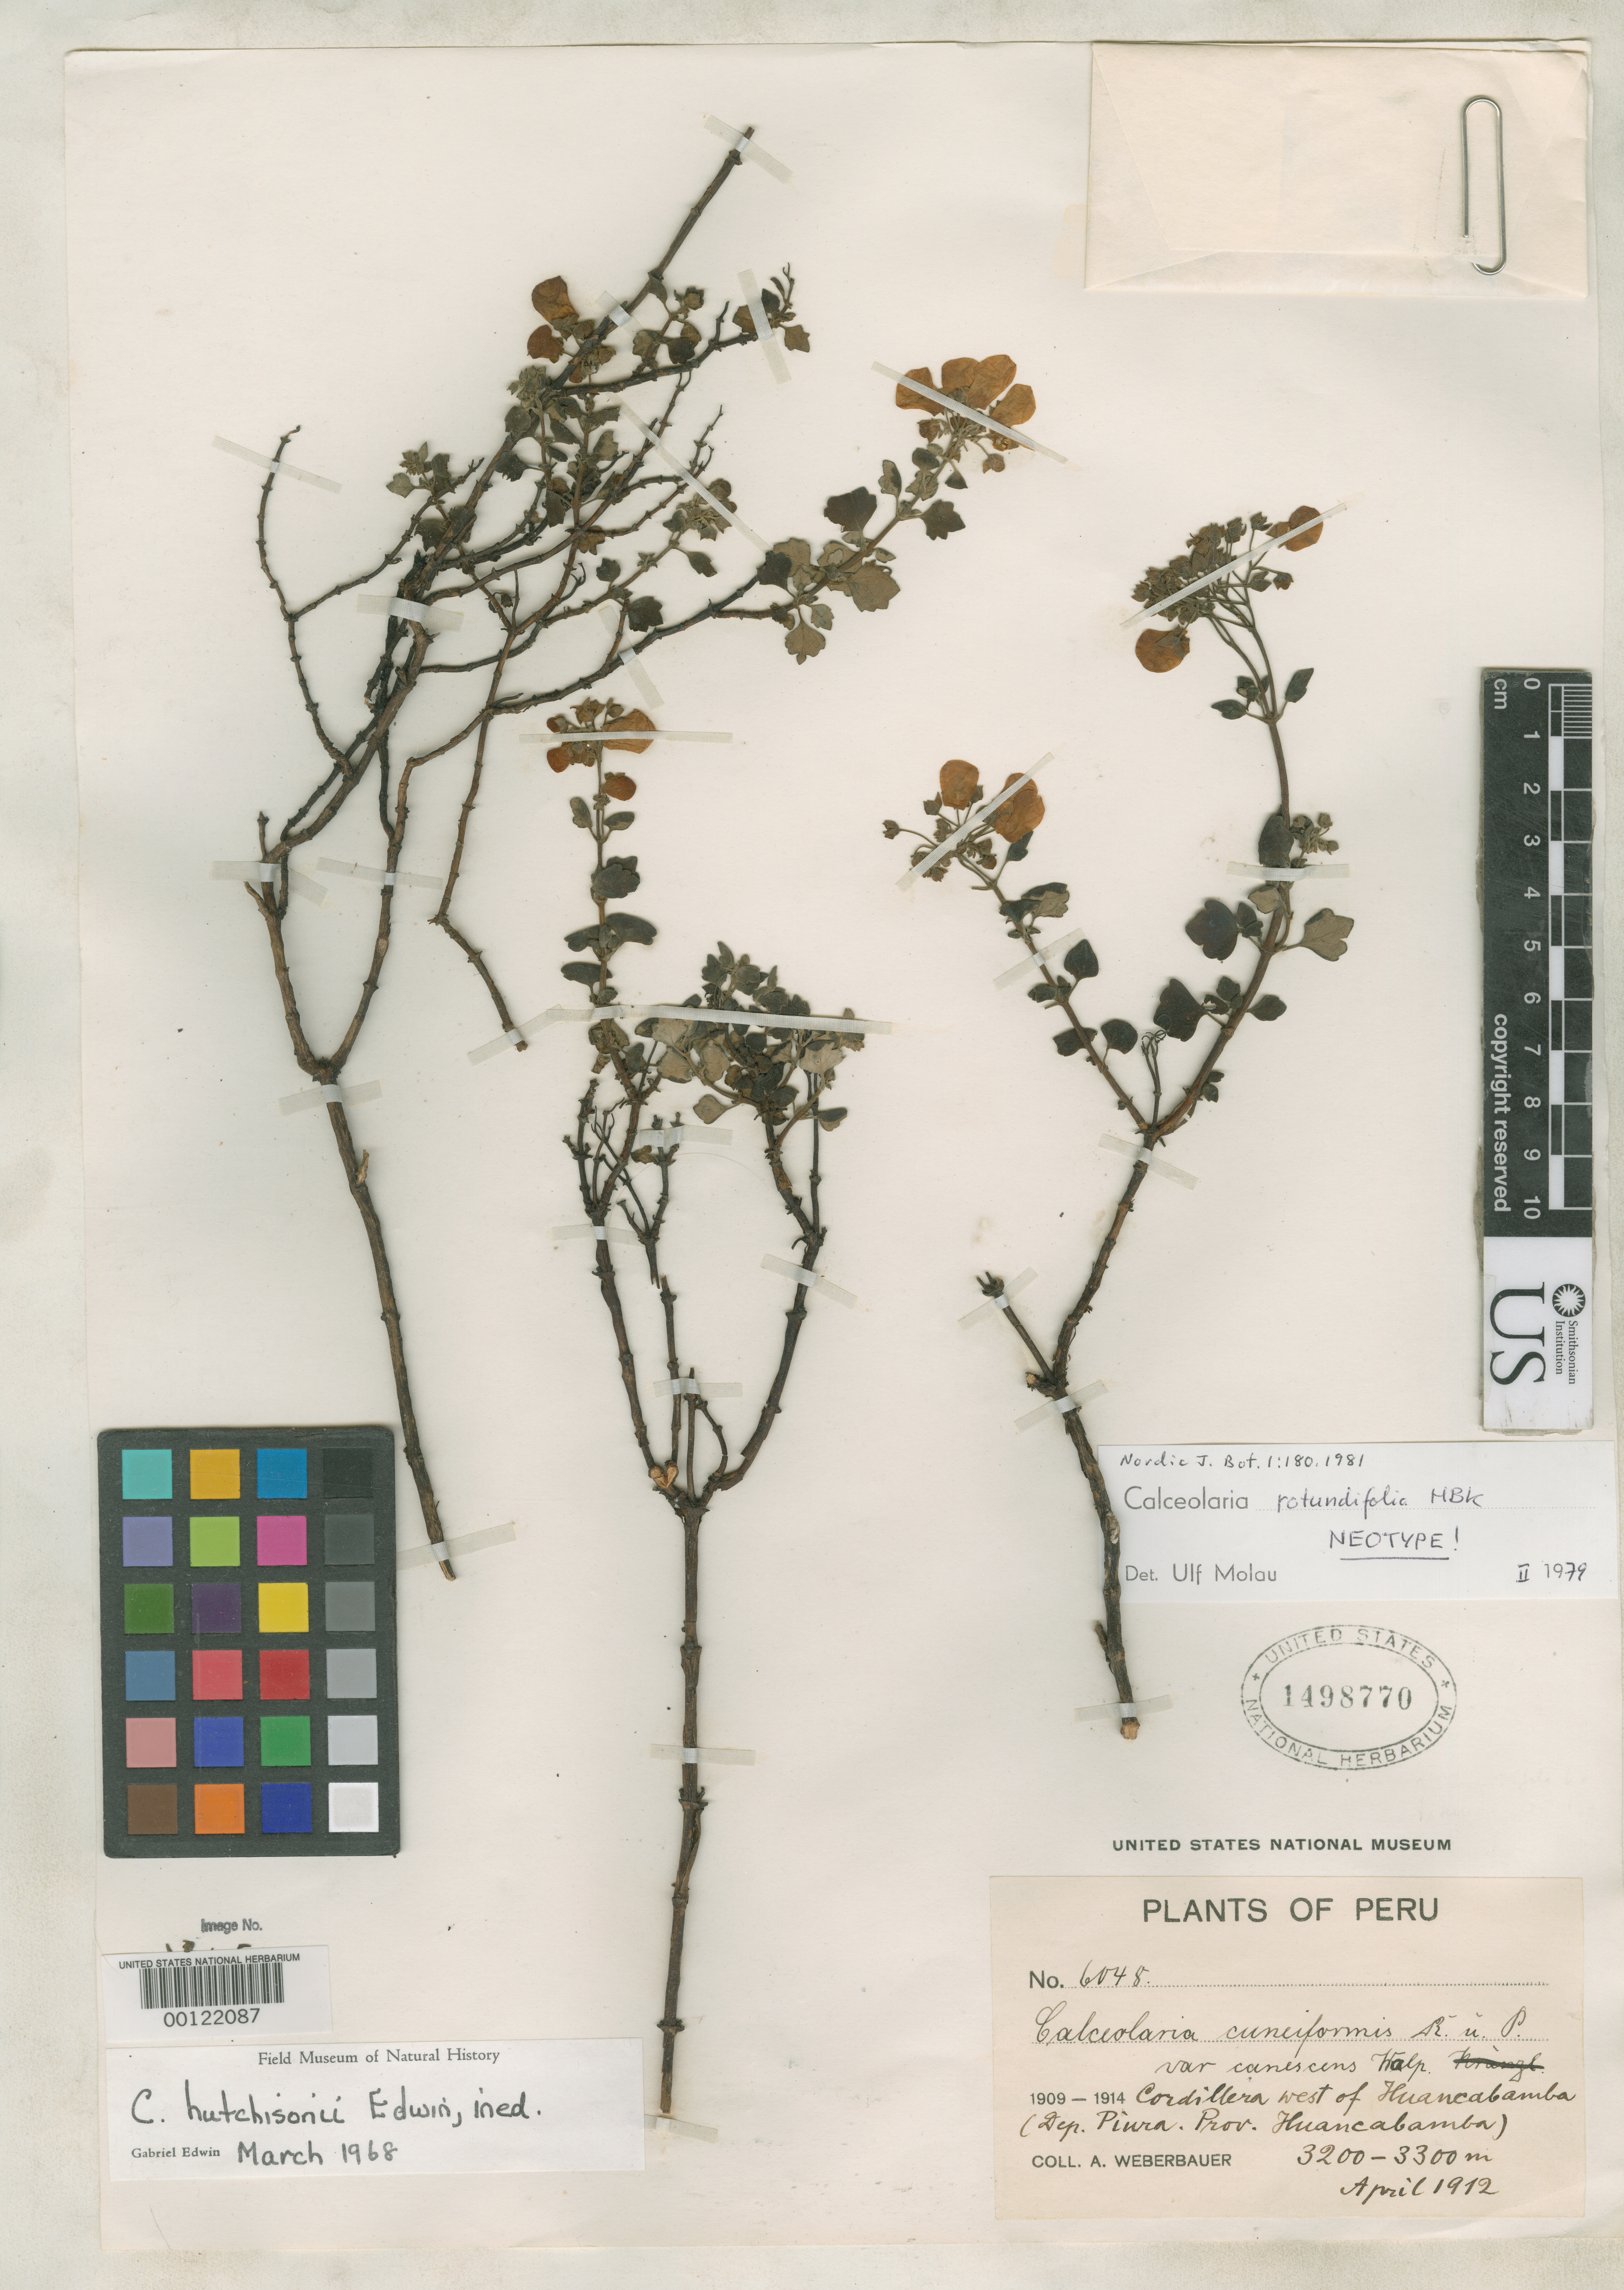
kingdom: Plantae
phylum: Tracheophyta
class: Magnoliopsida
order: Lamiales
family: Calceolariaceae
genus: Calceolaria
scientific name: Calceolaria rotundifolia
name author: Kunth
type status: Neotype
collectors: A. Weberbauer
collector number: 6048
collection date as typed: Apr 1912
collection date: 1912-04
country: Peru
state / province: Piura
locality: Huancabamba.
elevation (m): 3200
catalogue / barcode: US 1498770